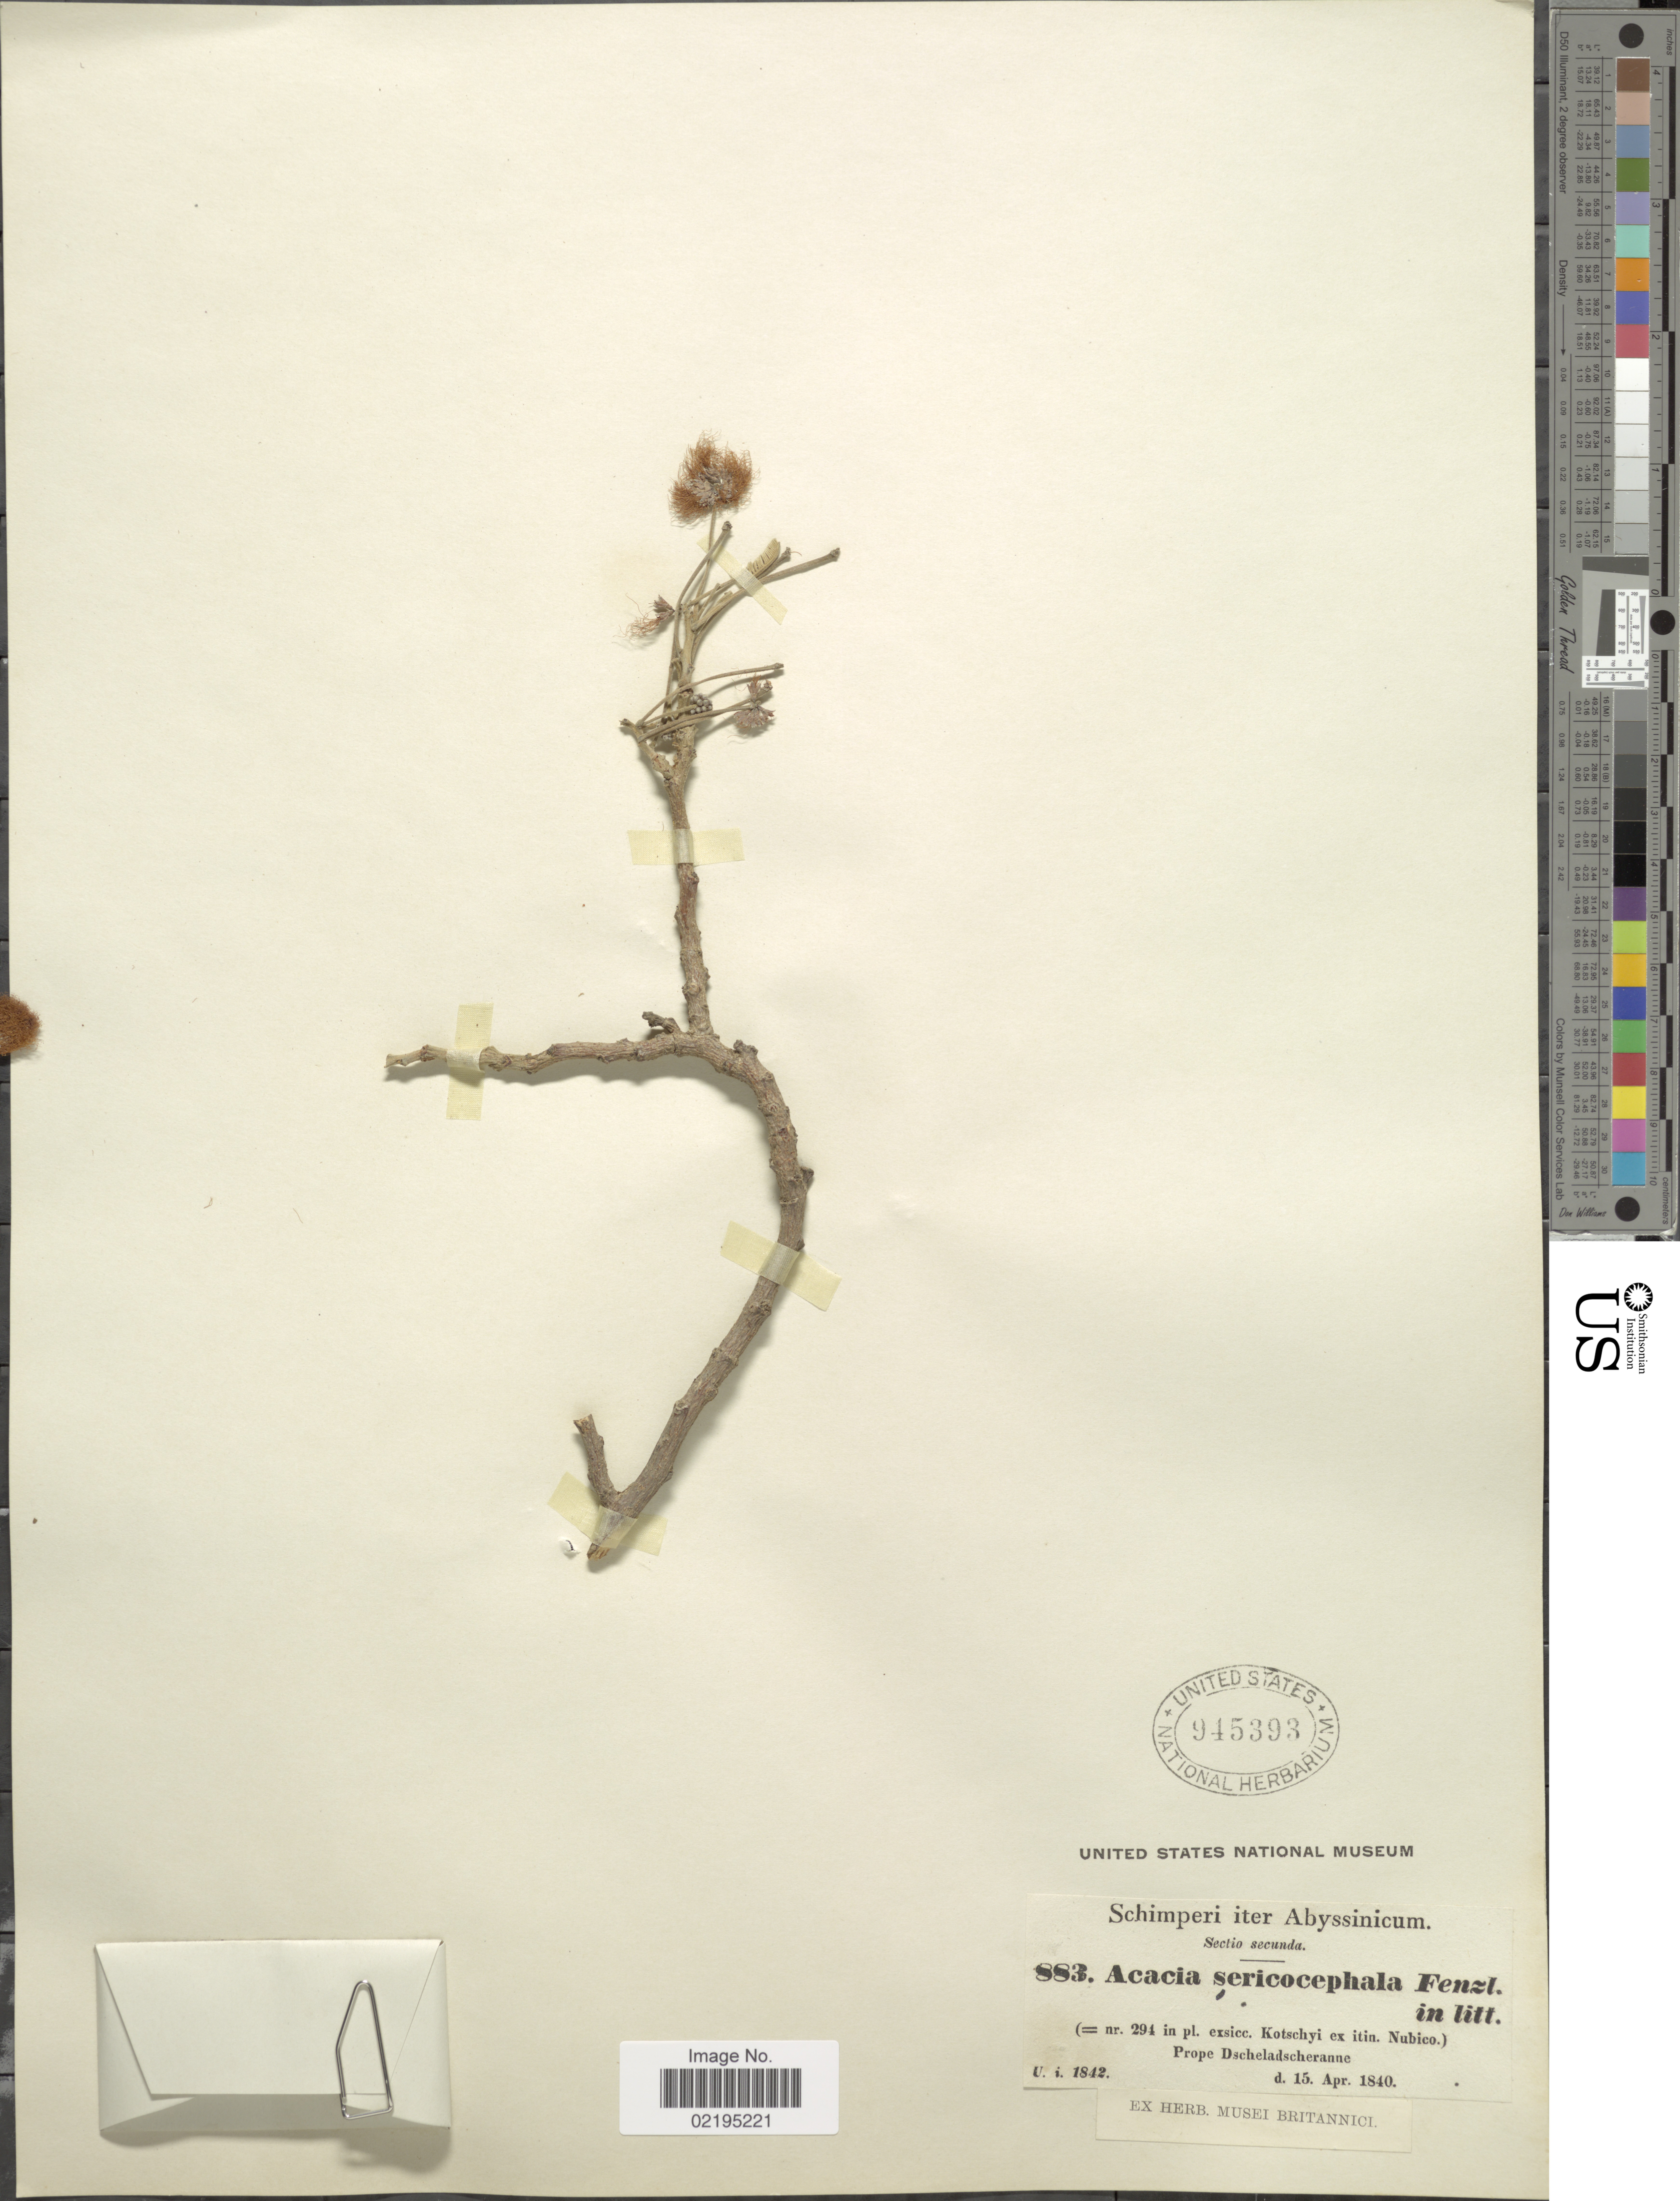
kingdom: Plantae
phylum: Tracheophyta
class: Magnoliopsida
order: Fabales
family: Fabaceae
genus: Albizia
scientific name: Albizia amara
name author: (Roxb.) Boivin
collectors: -. Schimper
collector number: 883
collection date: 1840-04-15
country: Eritrea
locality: Abyssinicum, Dscheladscheranne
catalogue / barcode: US 945393